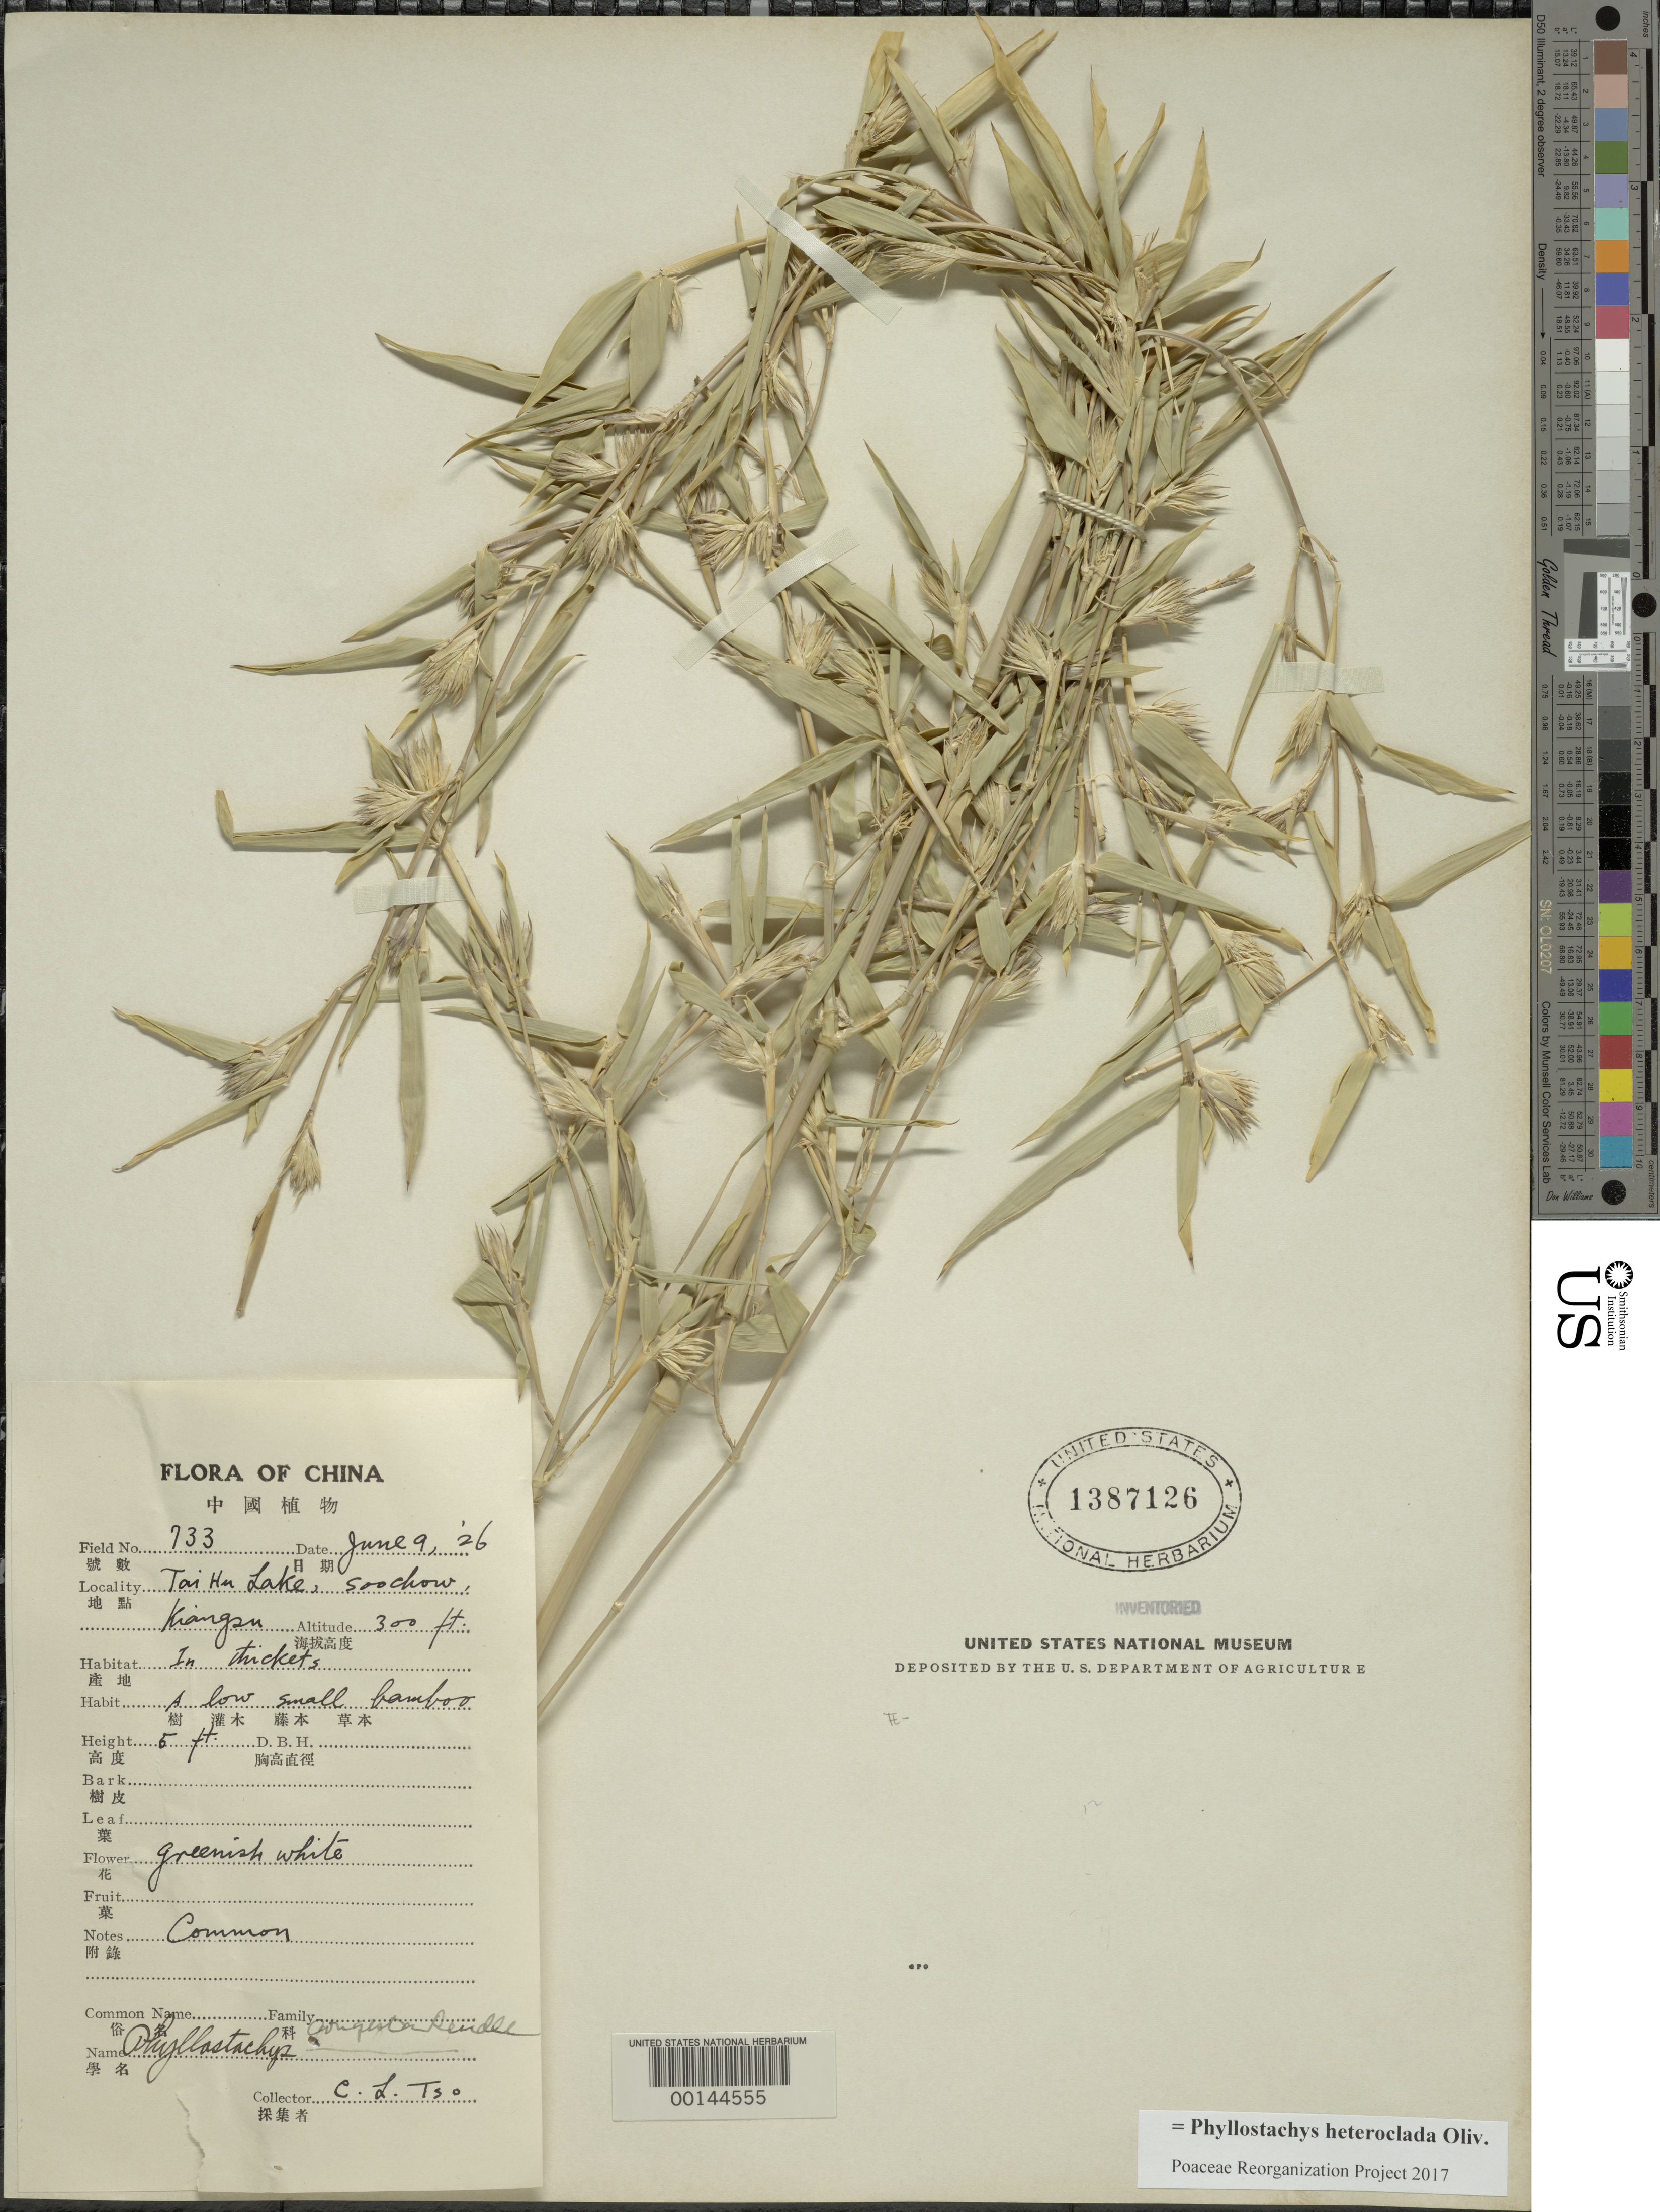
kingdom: Plantae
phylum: Tracheophyta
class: Liliopsida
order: Poales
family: Poaceae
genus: Phyllostachys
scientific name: Phyllostachys heteroclada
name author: Oliv.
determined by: Poaceae Reorganization Project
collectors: W. T. Tsang & K. C. Wong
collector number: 733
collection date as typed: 09 Jun 1926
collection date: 1926-06-09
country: China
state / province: Jiangsu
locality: Soo chow, tai hu lake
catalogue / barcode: US 1387126